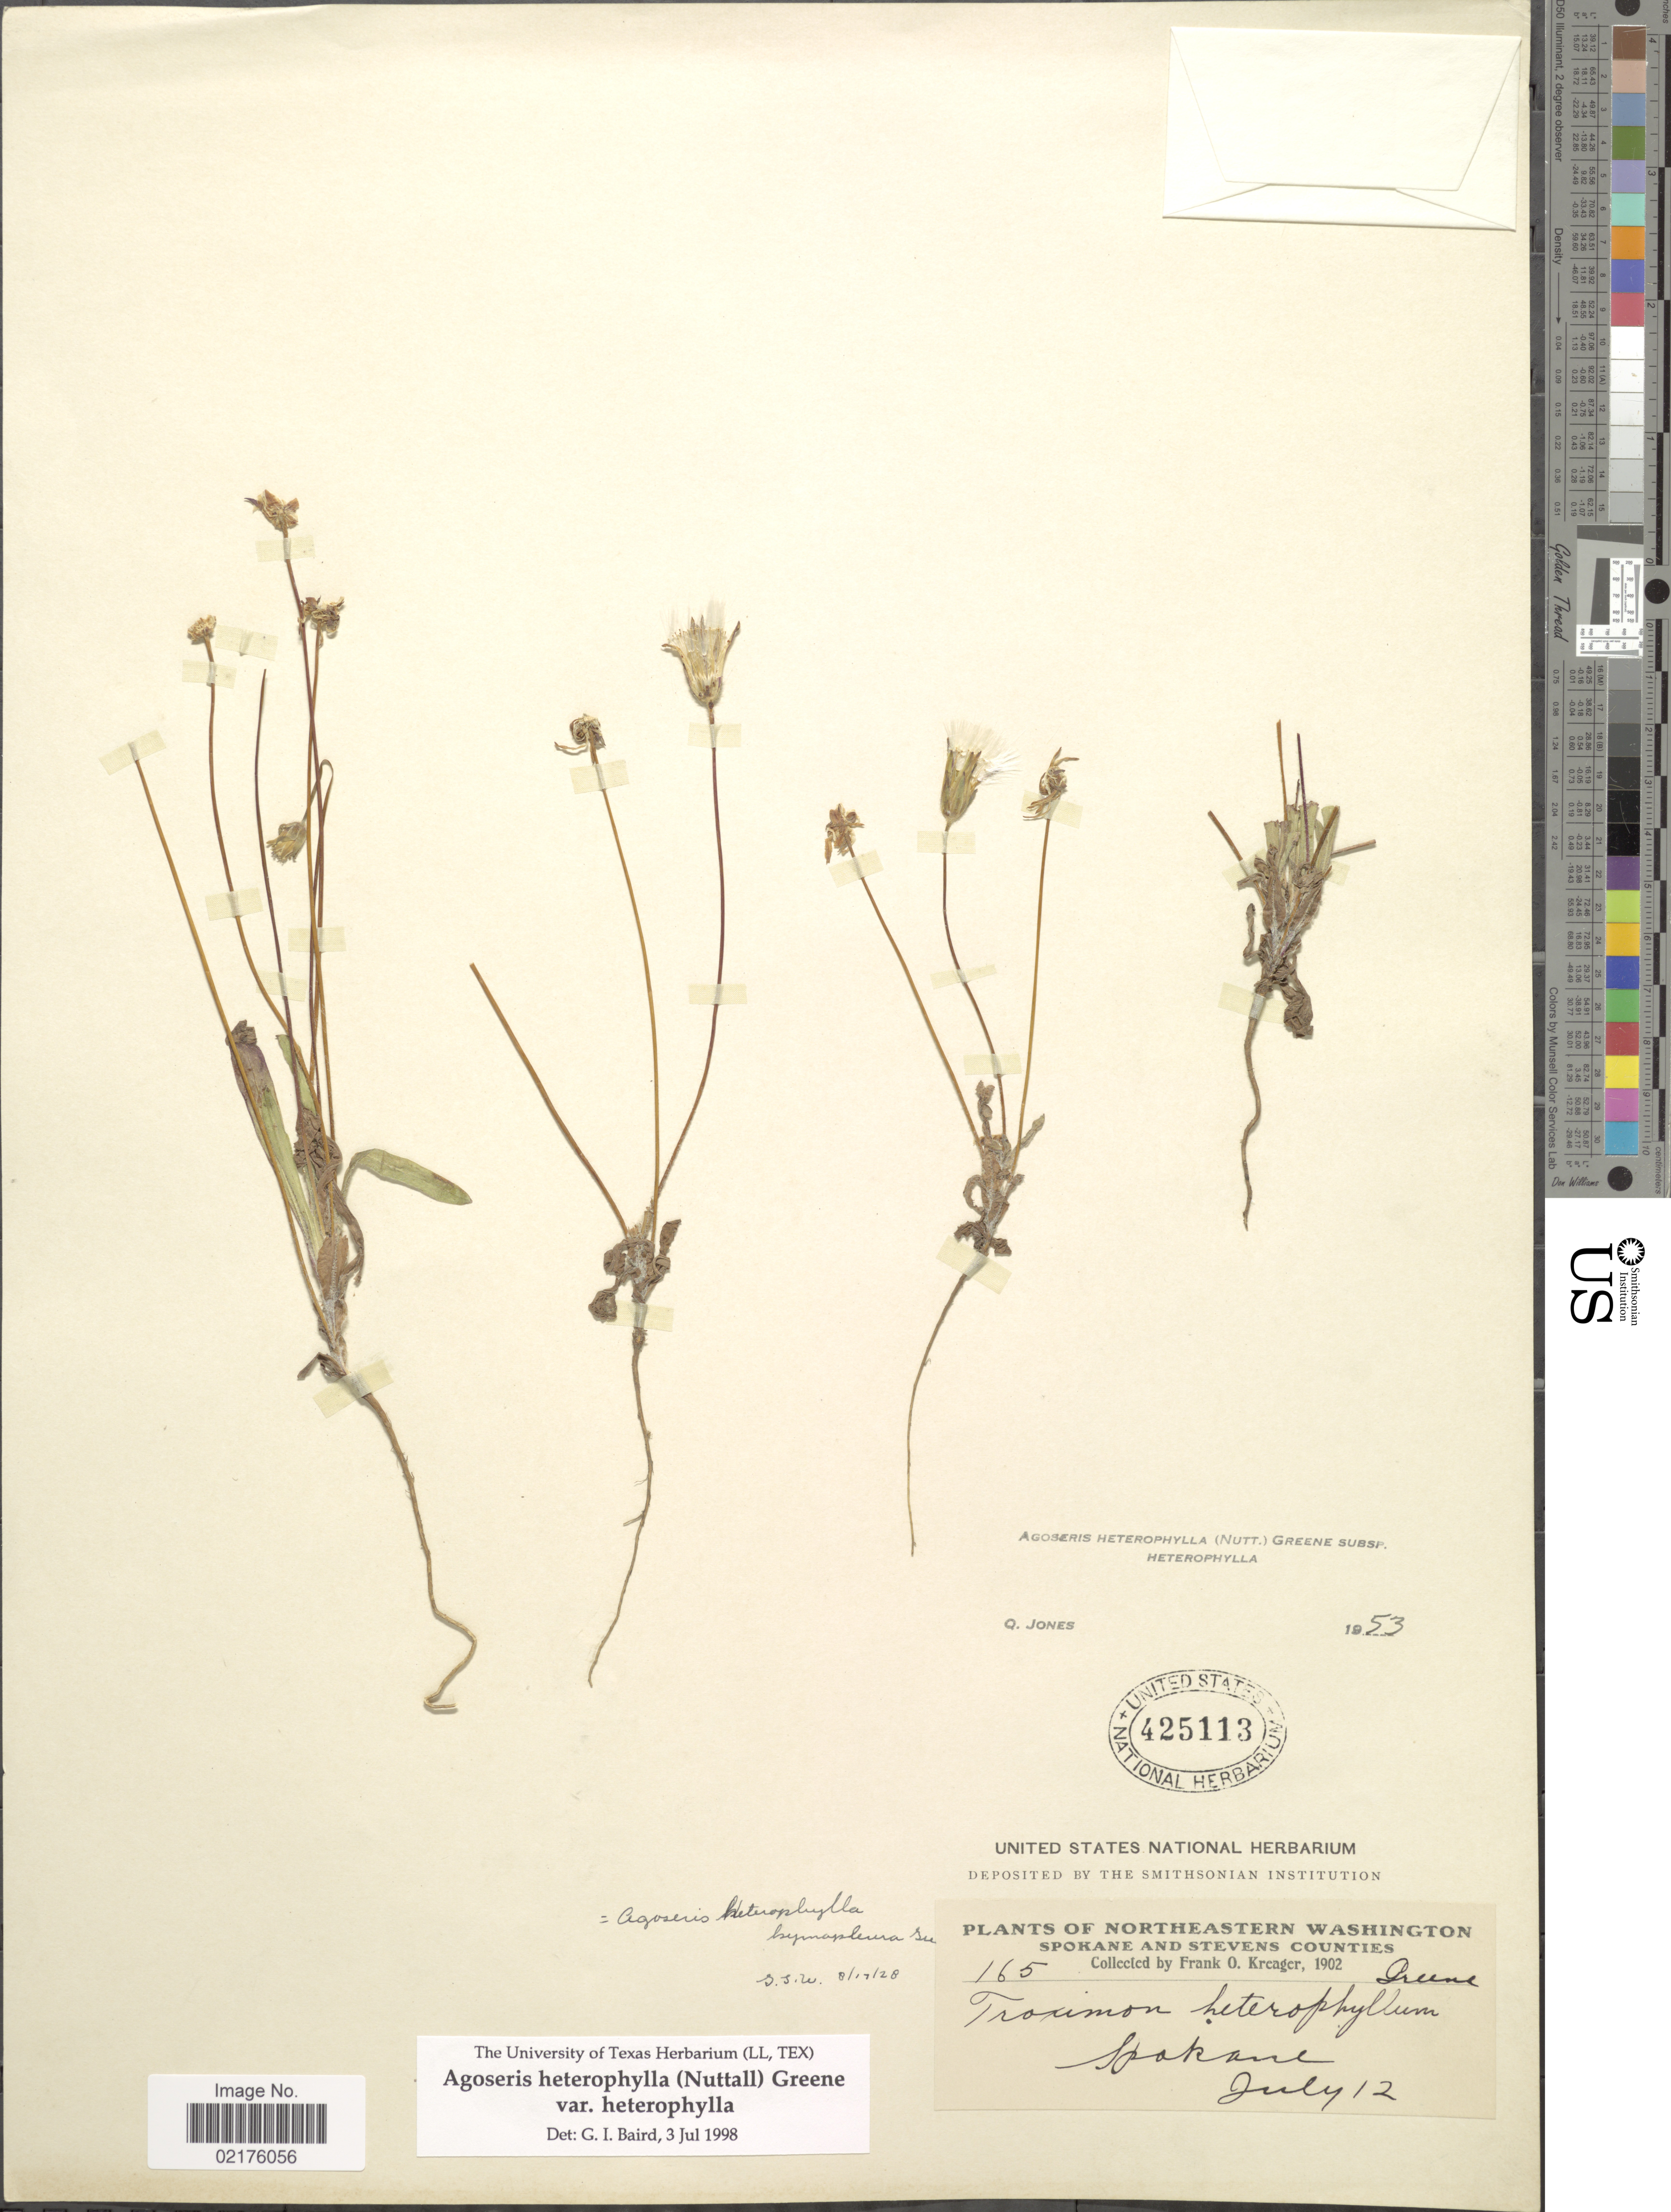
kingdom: Plantae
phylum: Tracheophyta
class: Magnoliopsida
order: Asterales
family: Asteraceae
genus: Agoseris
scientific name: Agoseris heterophylla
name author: (Nutt.) Greene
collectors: F. Kreager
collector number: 165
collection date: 1902-07-12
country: United States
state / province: Washington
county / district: Spokane / Stevens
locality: Northeastern Washington Spokane and Stevens Counties, Spokane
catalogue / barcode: US 425113